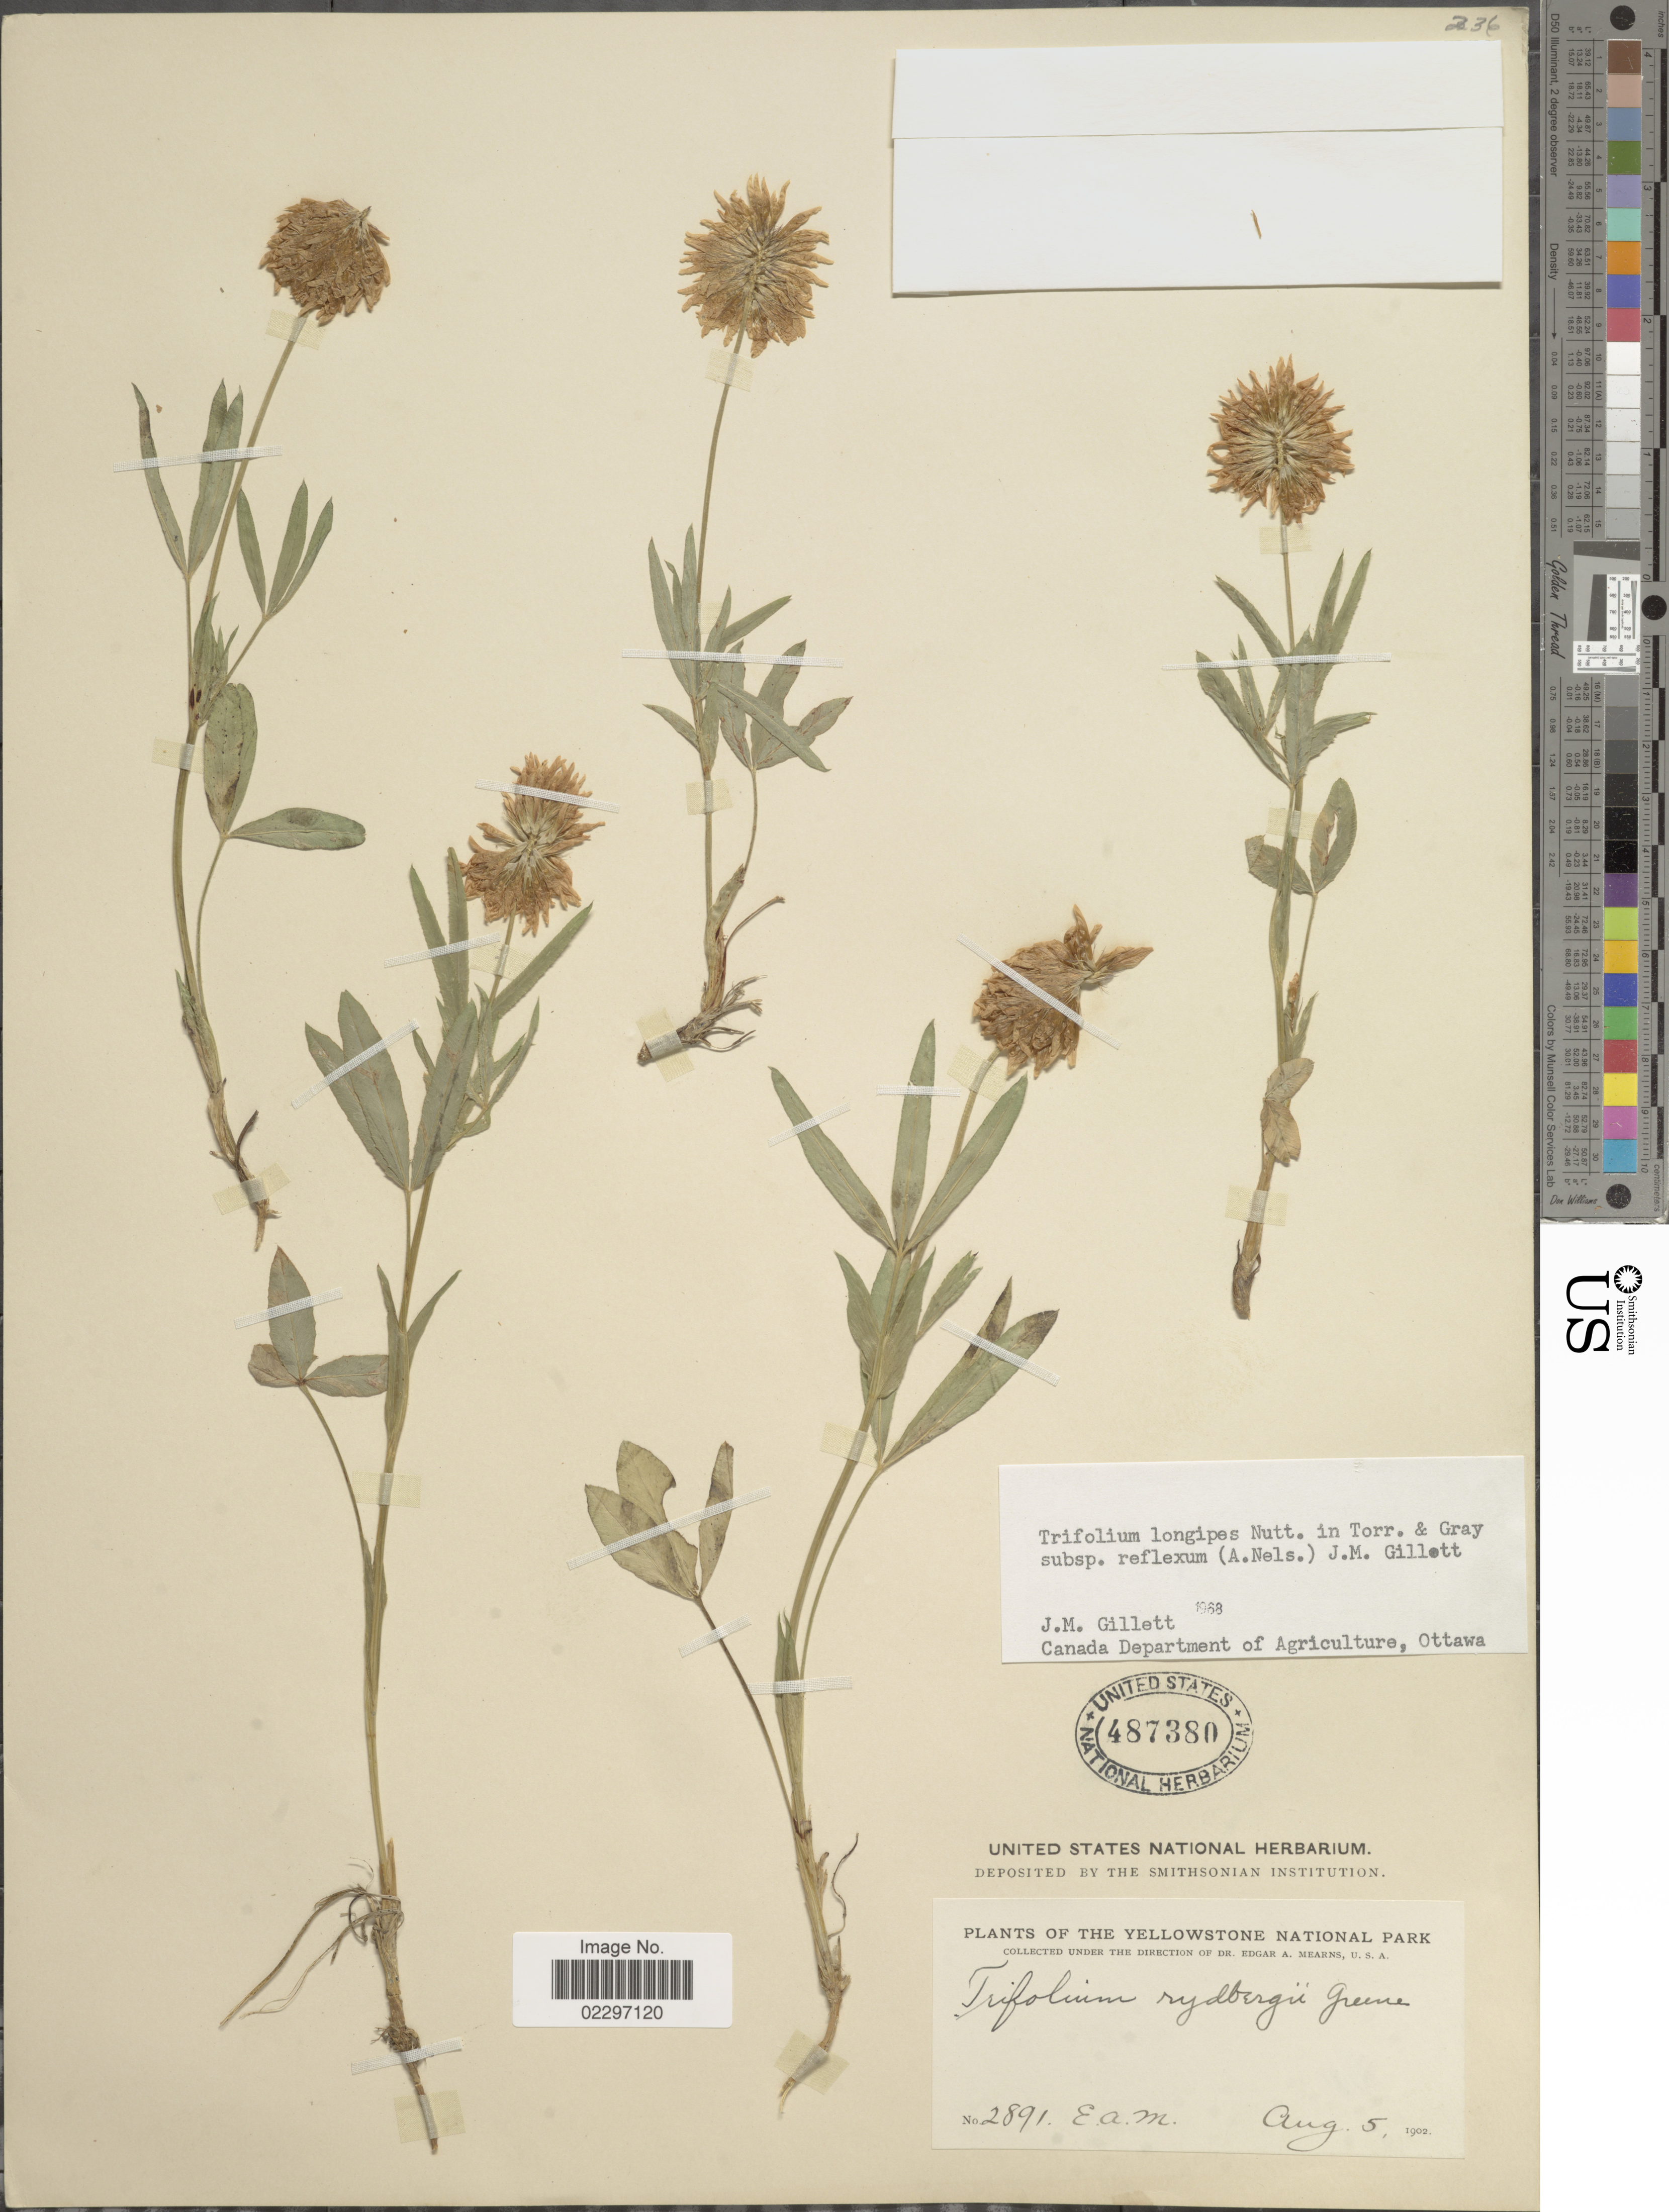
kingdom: Plantae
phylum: Tracheophyta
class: Magnoliopsida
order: Fabales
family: Fabaceae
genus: Trifolium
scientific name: Trifolium longipes subsp. reflexum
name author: (A. Nelson) J.M. Gillet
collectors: E. A. Mearns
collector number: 2891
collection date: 1902-08-05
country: United States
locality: Yellowstone National Park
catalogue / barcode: US 487380